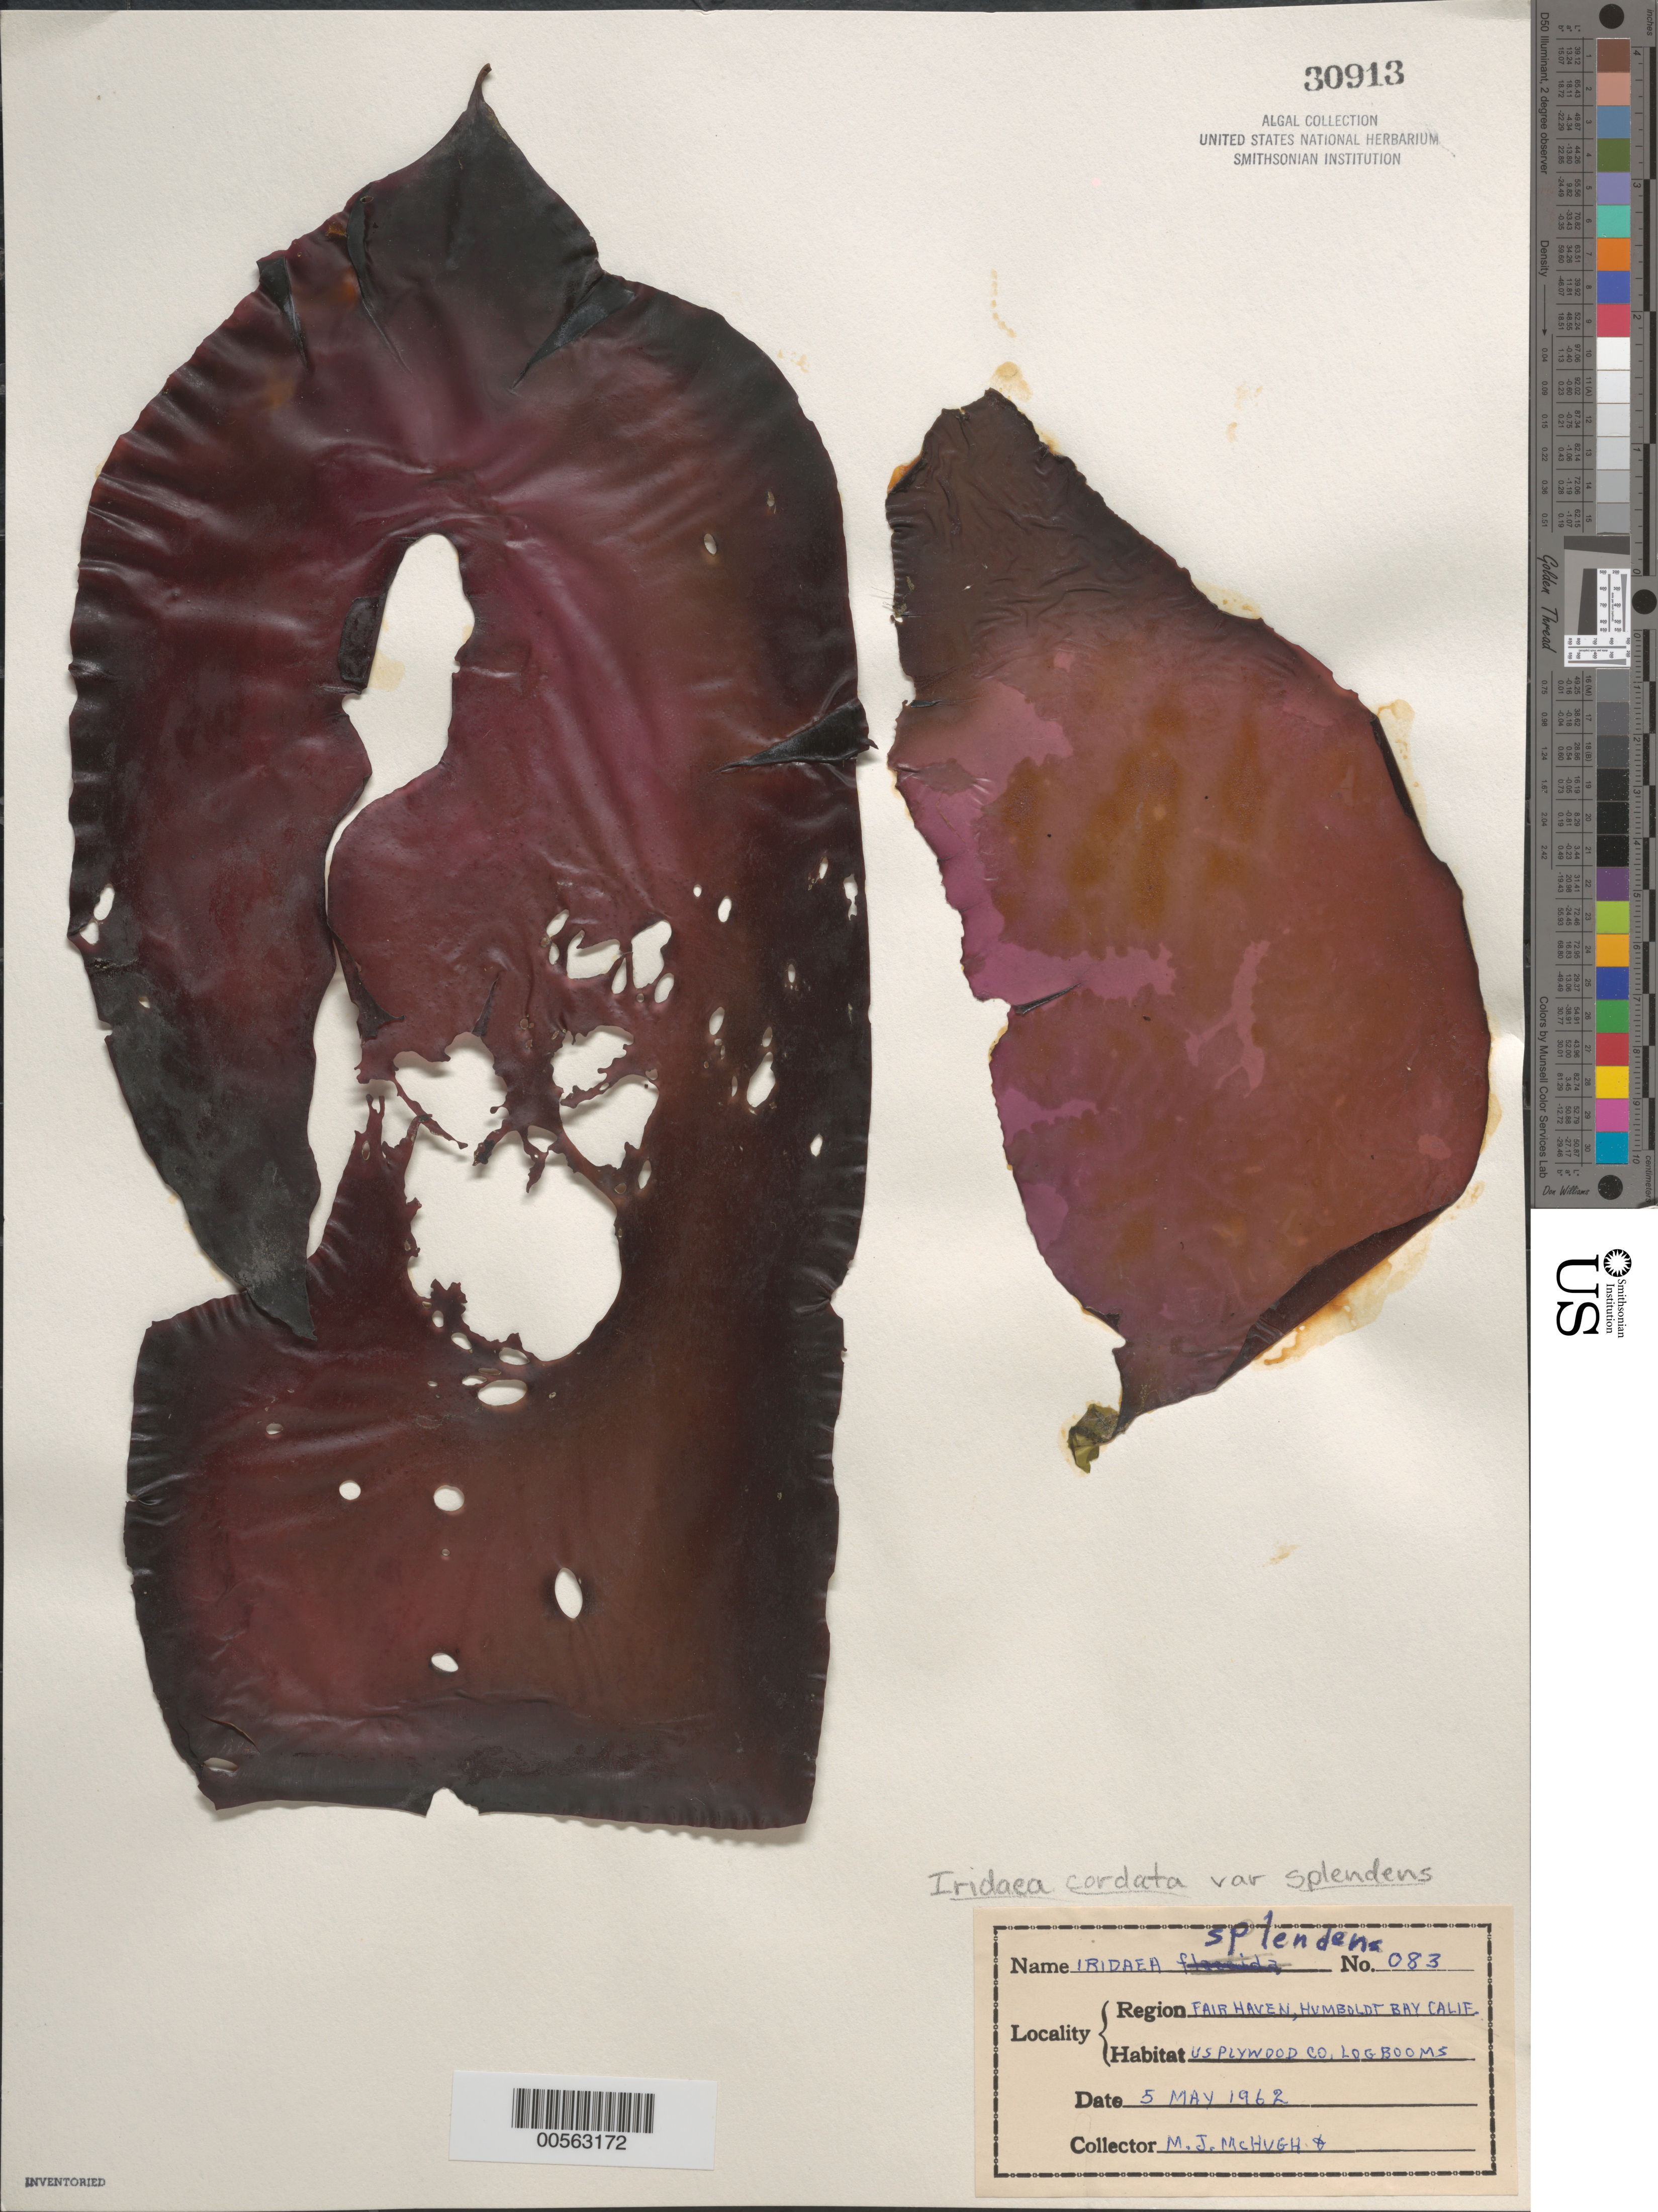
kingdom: Plantae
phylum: Rhodophyta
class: Florideophyceae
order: Gigartinales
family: Gigartinaceae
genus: Iridaea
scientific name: Iridaea cordata var. splendens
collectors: M. Mchugh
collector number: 083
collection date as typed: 05 May 1962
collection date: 1962-05-05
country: United States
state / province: California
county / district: Humboldt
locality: US Plywood Company logbooms, Fairhaven, Humboldt Bay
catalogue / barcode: US 30913